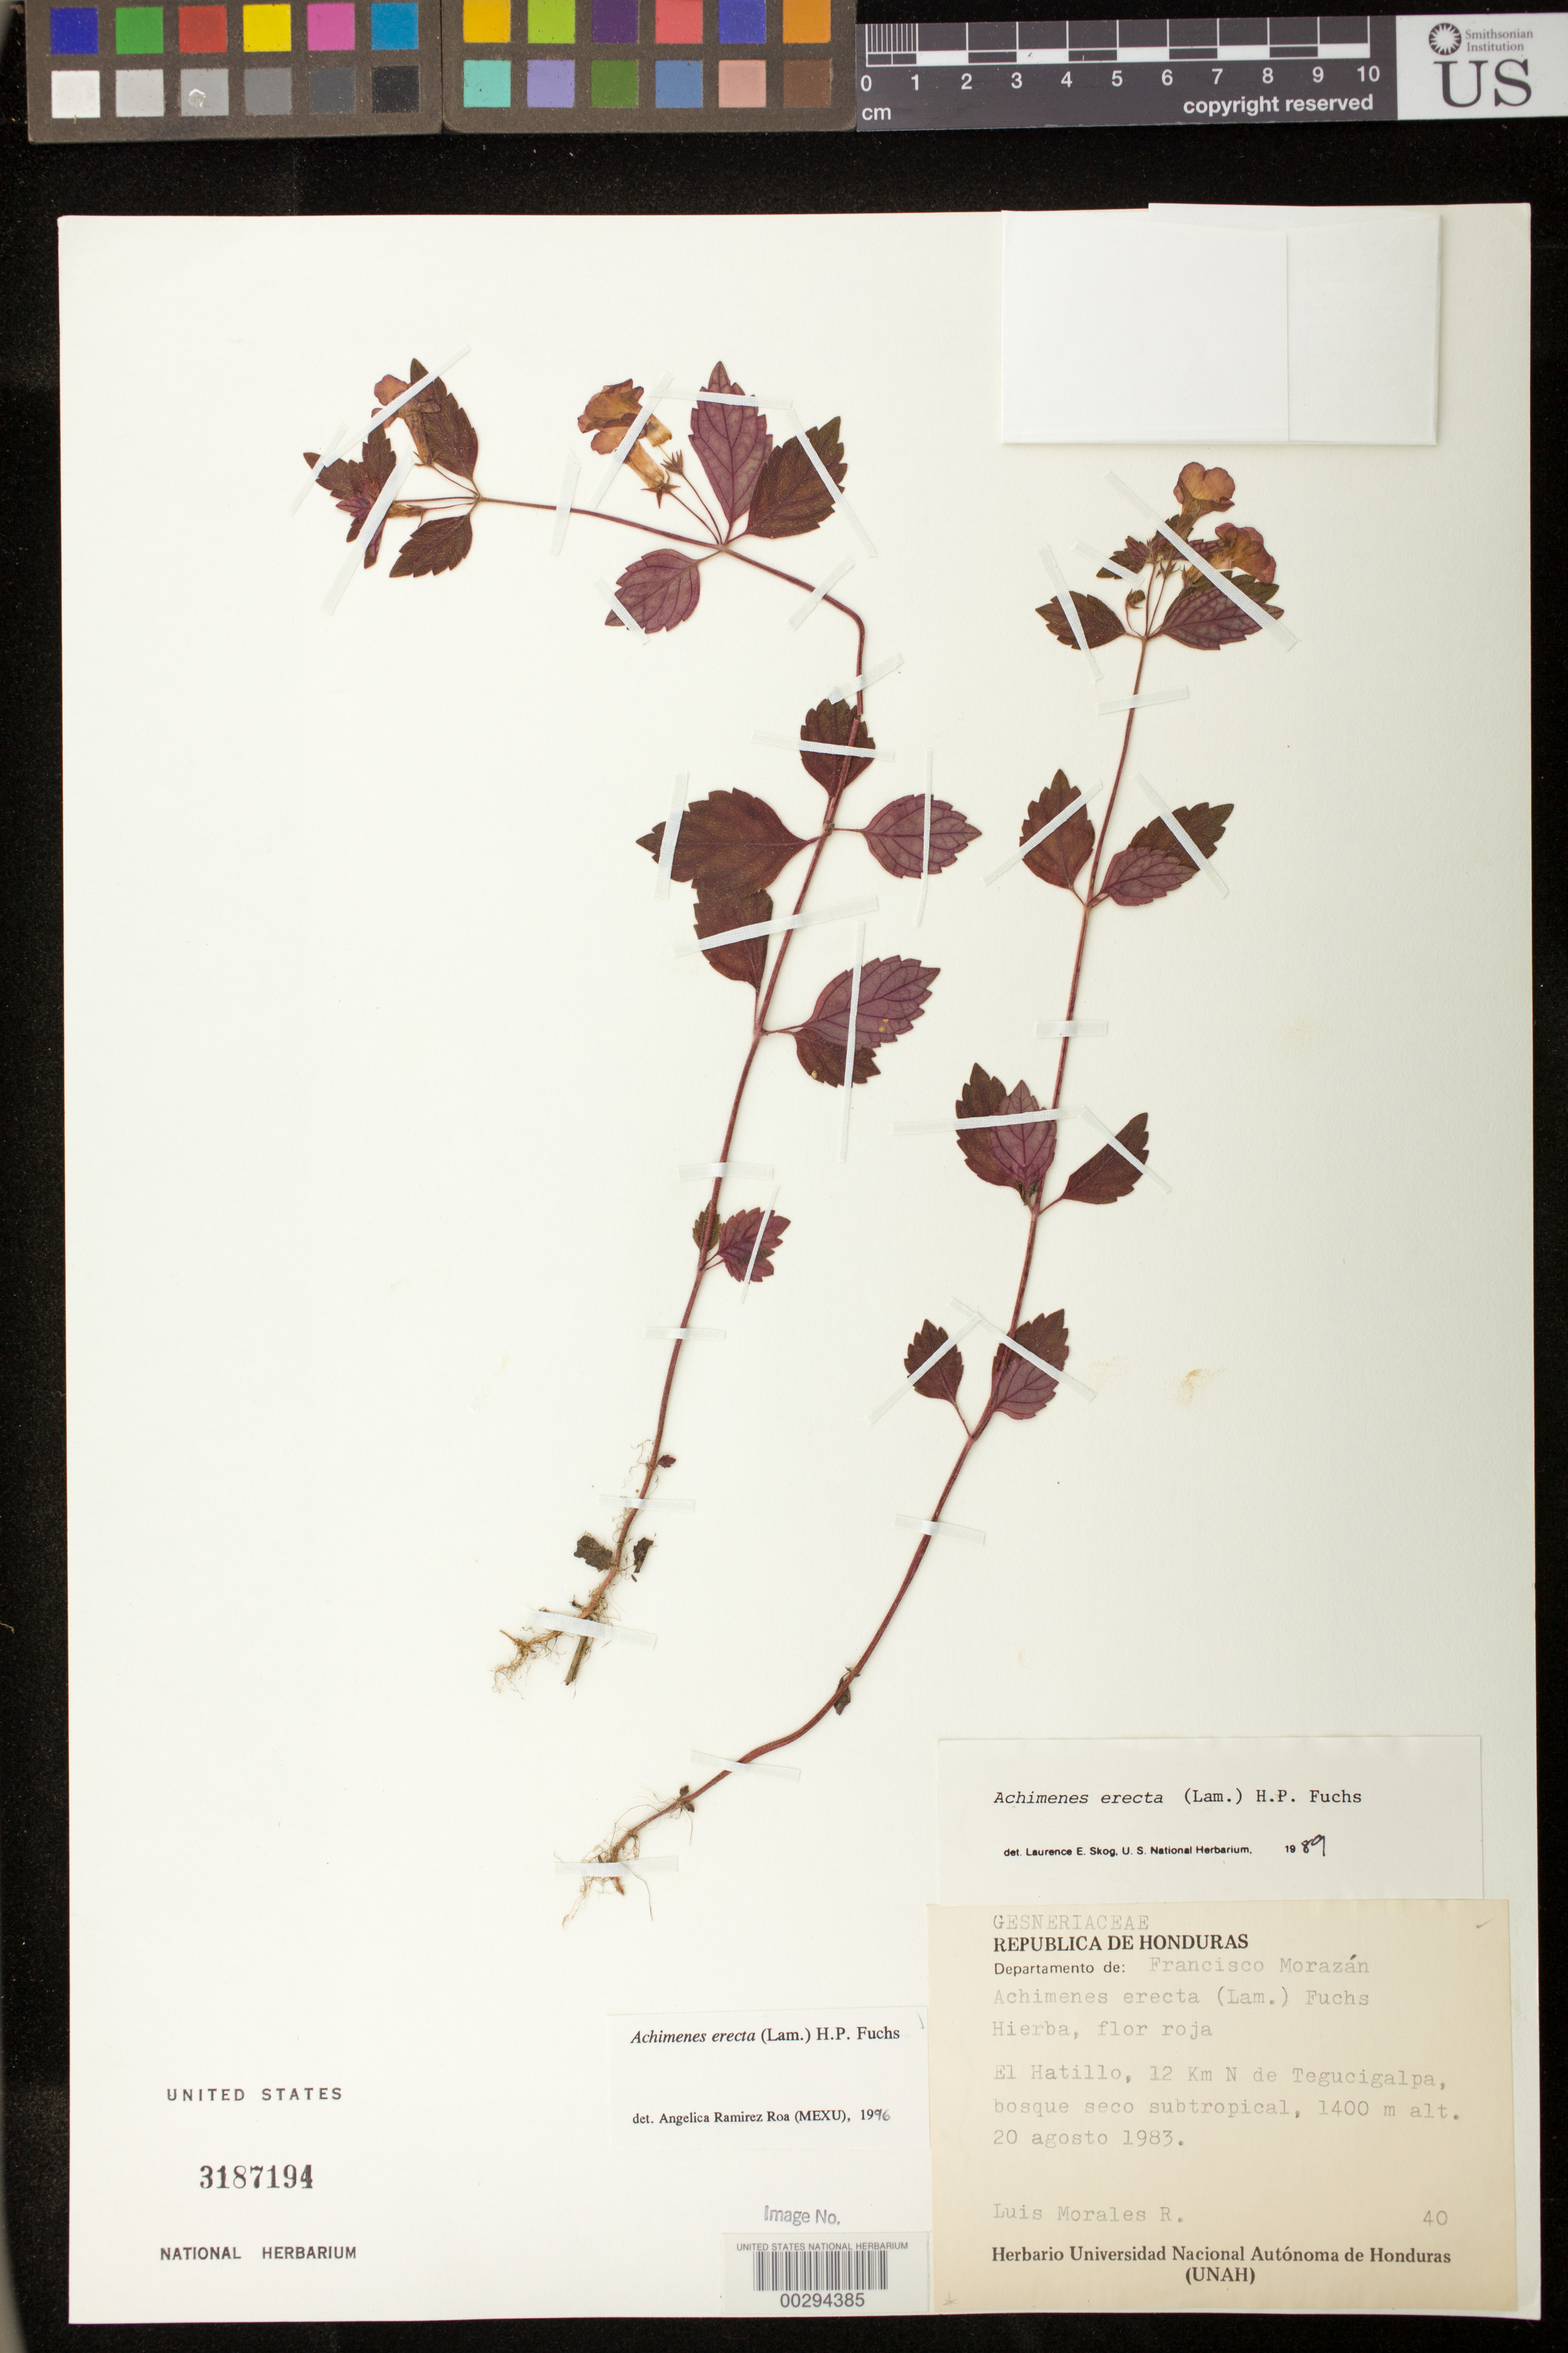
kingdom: Plantae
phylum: Tracheophyta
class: Magnoliopsida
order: Lamiales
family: Gesneriaceae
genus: Achimenes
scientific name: Achimenes erecta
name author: (Lam.) H.P. Fuchs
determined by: Skog, Laurence E.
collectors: L. Morales R.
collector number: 40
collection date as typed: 20 Aug 1983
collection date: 1983-08-20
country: Honduras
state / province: Fco. Morazán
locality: El Hatillo, 12 km N de Tegucigalpa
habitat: Bosque seco subtropical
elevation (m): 1400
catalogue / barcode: US 3187194